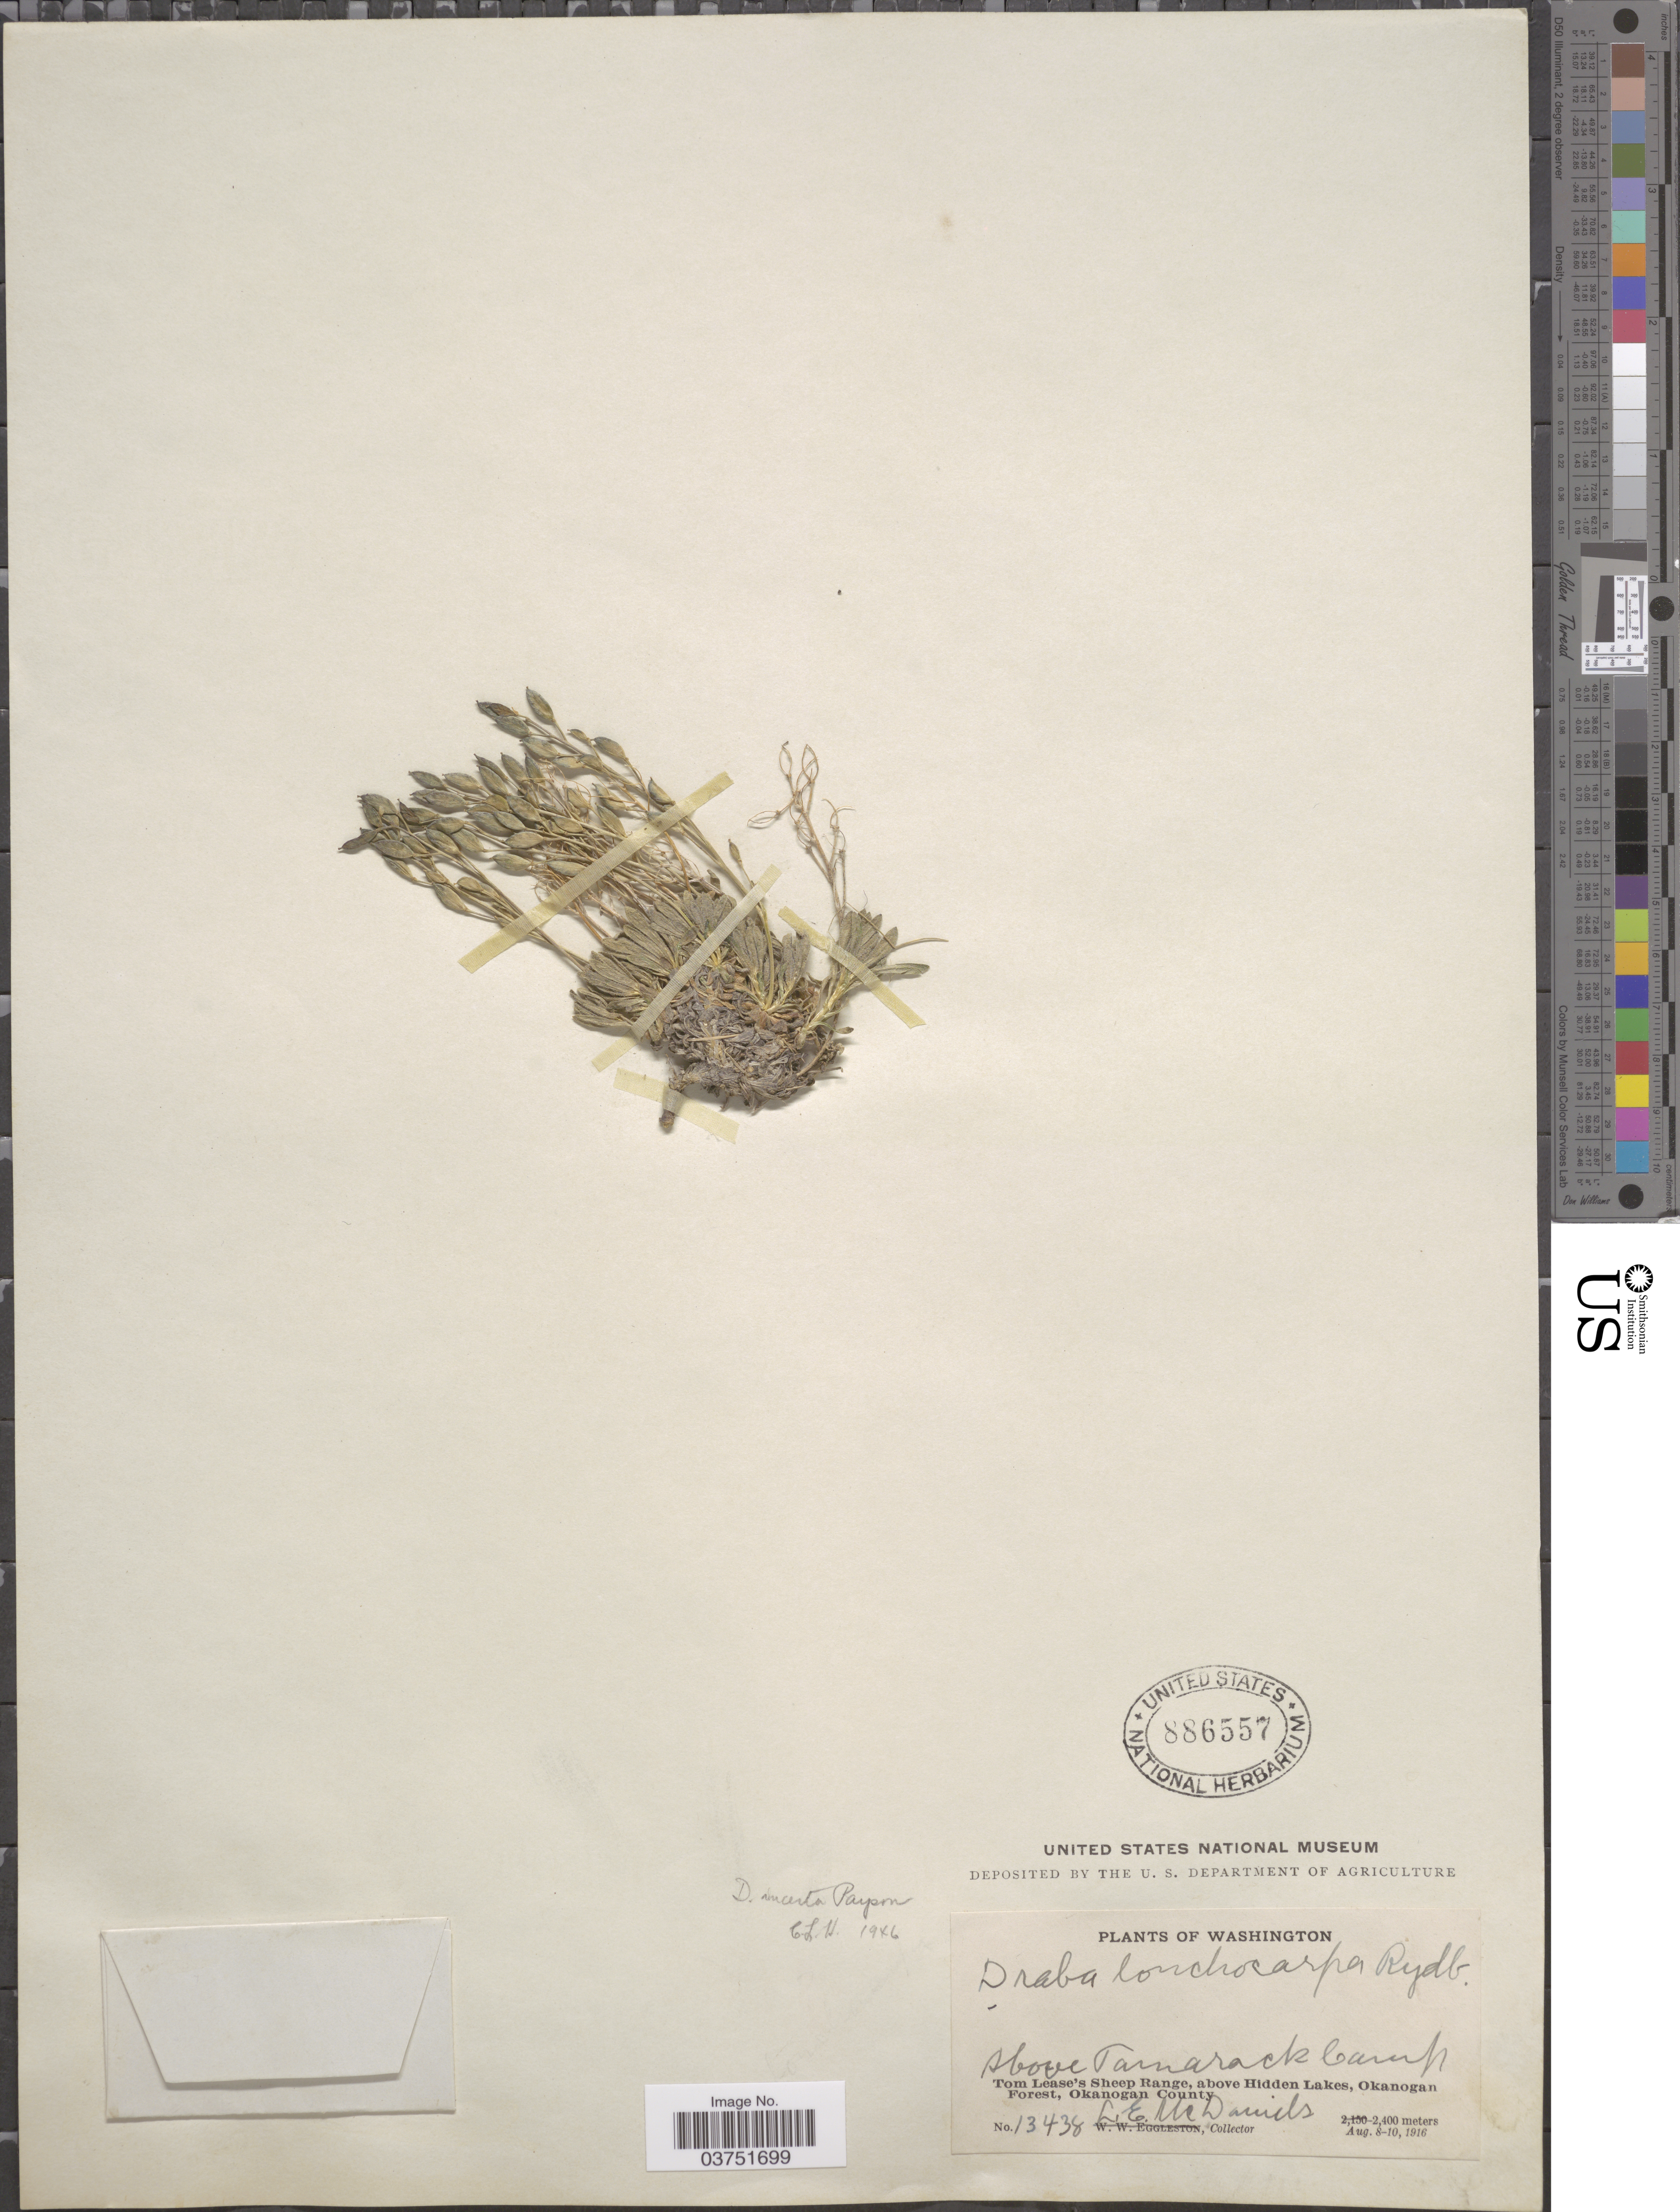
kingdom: Plantae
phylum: Tracheophyta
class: Magnoliopsida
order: Brassicales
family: Brassicaceae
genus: Draba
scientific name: Draba incerta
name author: Payson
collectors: L. McDaniels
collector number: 13438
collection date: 1916-08-08/1916-08-10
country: United States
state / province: Washington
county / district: Okanogan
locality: Above Tamarack Camp. Tom Lease's Sheep Range, above Hidden Lakes, Okanogan Forest, Okanogan County.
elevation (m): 2400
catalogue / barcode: US 886557